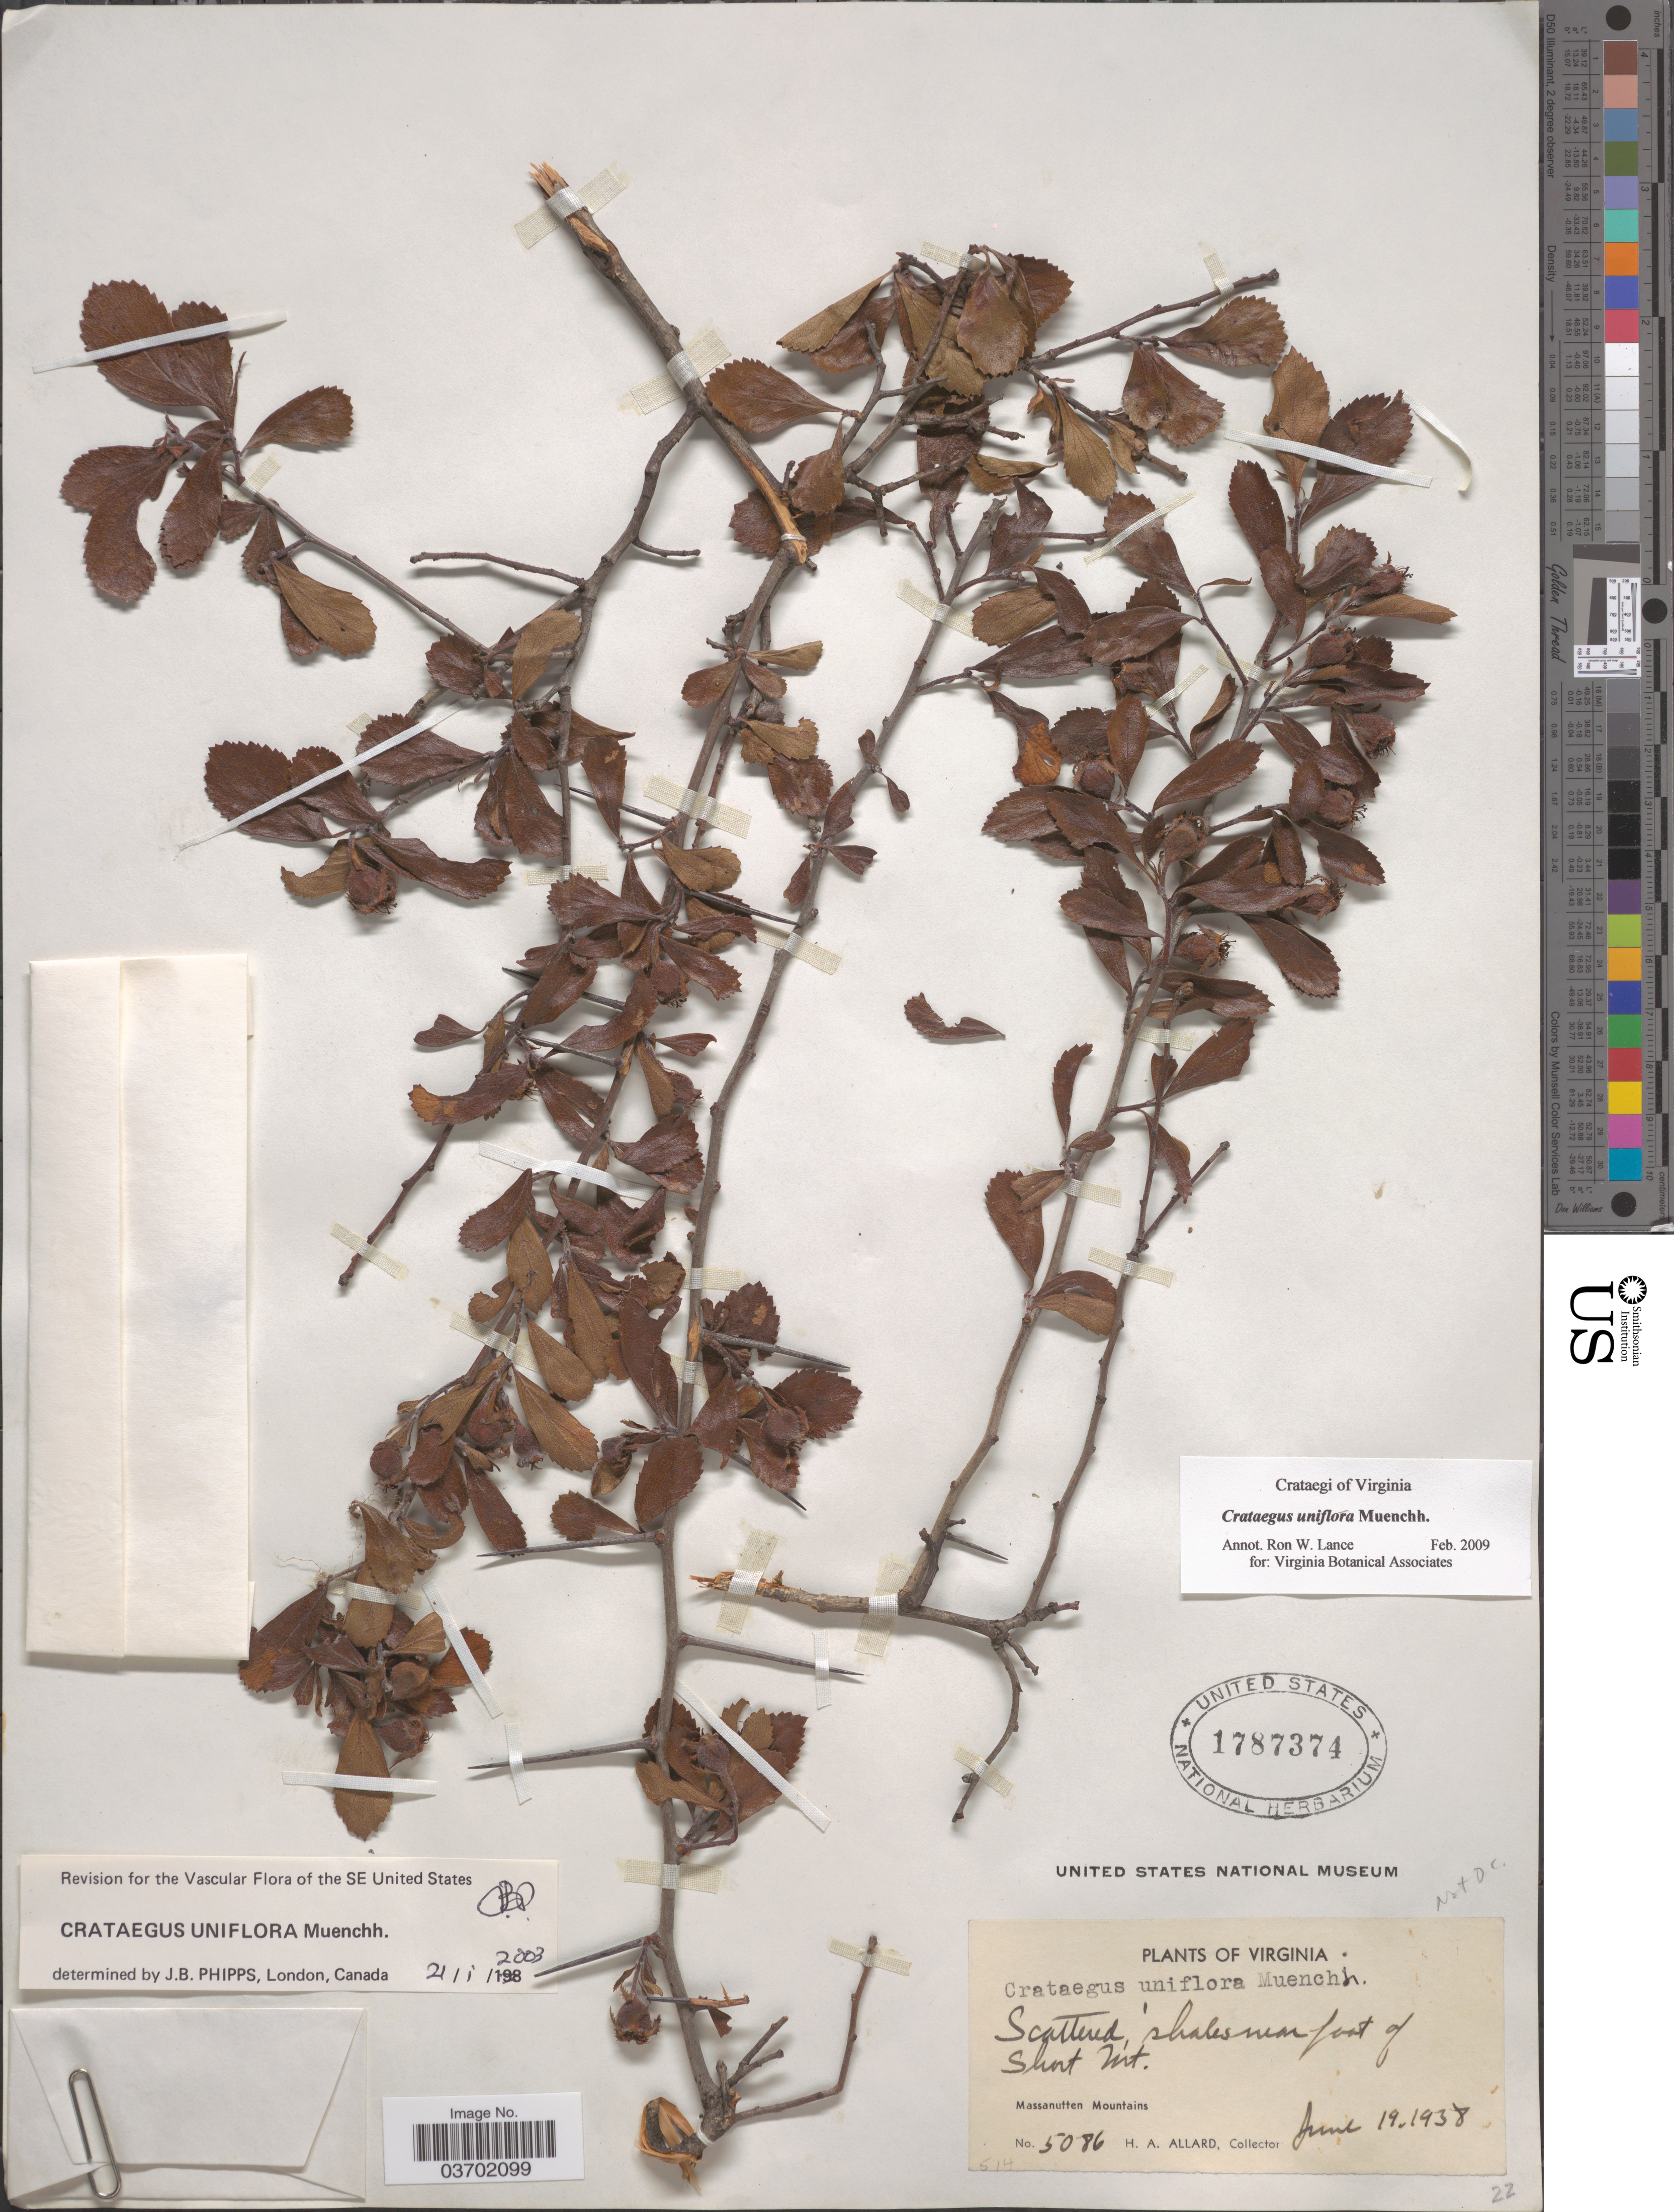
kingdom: Plantae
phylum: Tracheophyta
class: Magnoliopsida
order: Rosales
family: Rosaceae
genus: Crataegus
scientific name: Crataegus uniflora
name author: Münchh.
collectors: H. A. Allard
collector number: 5086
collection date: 1938-06-19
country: United States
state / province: Virginia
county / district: Shenandoah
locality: Shales near fort of Short Mt. Massanutten Mountains.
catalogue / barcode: US 1787374